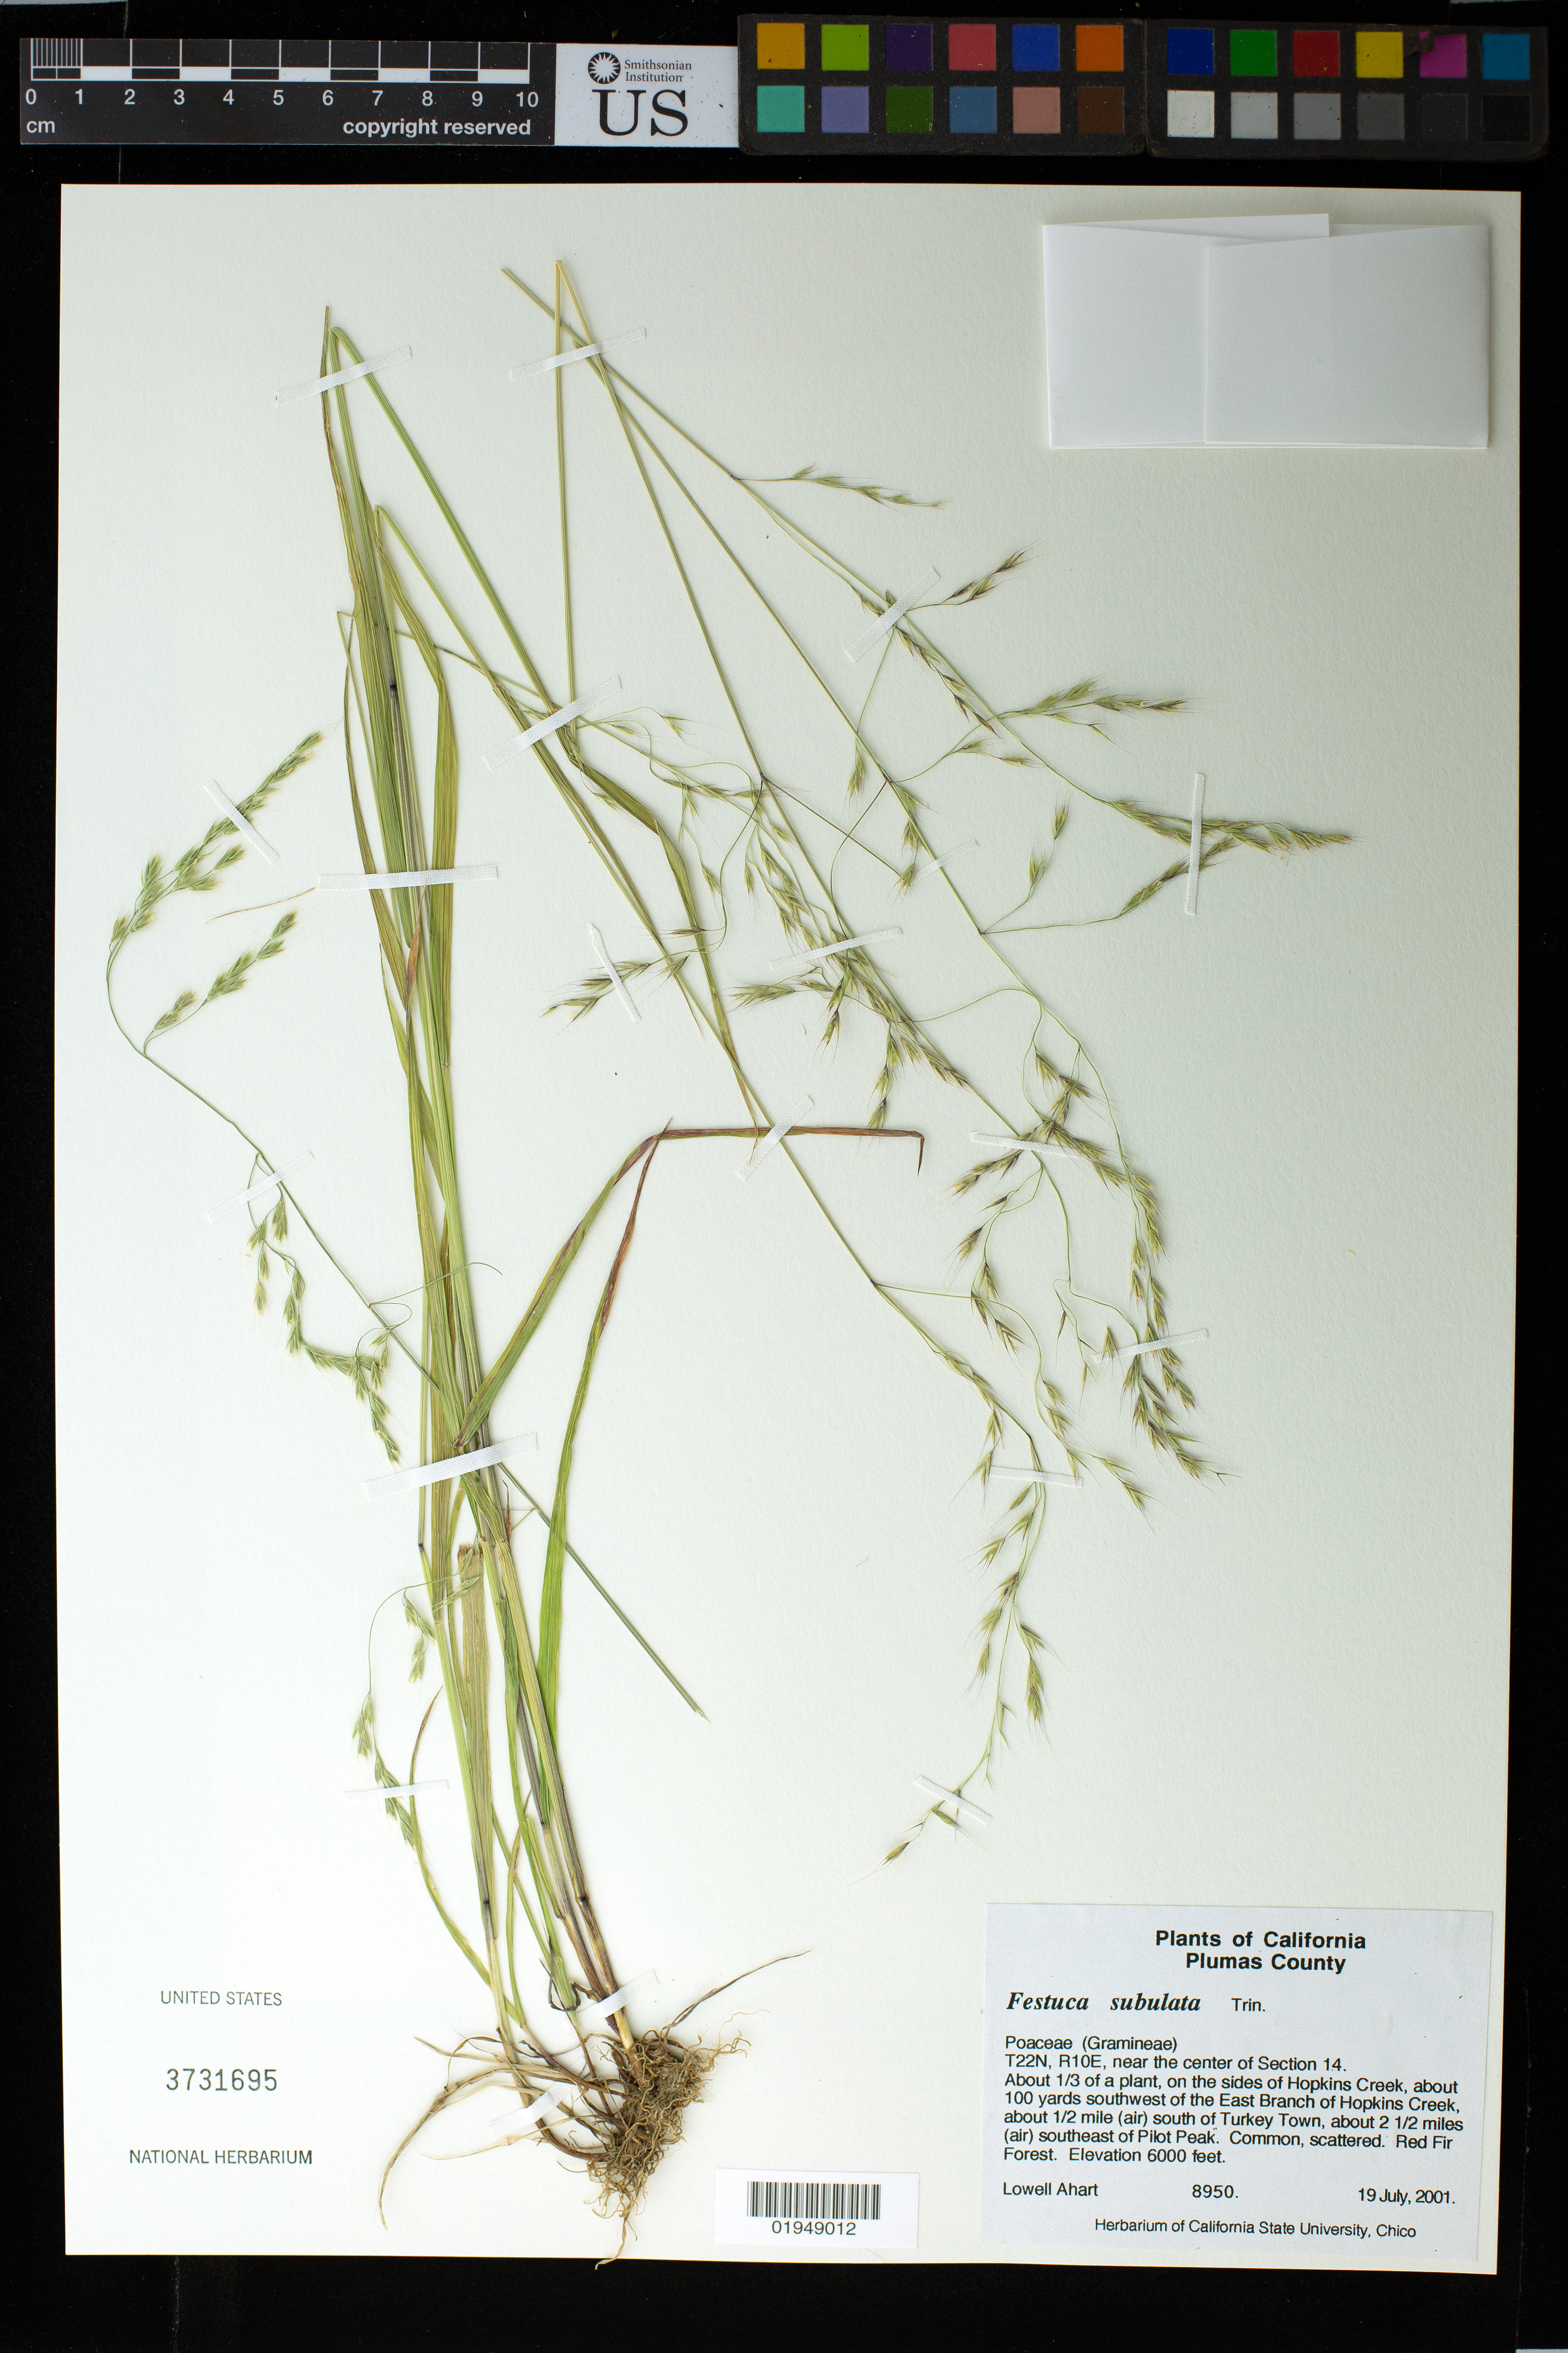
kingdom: Plantae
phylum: Tracheophyta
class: Liliopsida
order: Poales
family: Poaceae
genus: Hesperochloa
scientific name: Hesperochloa subulata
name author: (Trin.)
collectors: L. Ahart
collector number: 8950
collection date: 2001-07-19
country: United States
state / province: California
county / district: Plumas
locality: About 100 yards southwest of the East Branch of Hopkins Creek, about 1/2 mile (air) south of Turkey Town, about 2 1/2 miles (air) southeast of Pilot Peak. T22N, R10E, near the center of Section 14.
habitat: red fir forest, on the sides of creek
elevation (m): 1829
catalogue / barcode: US 3731695